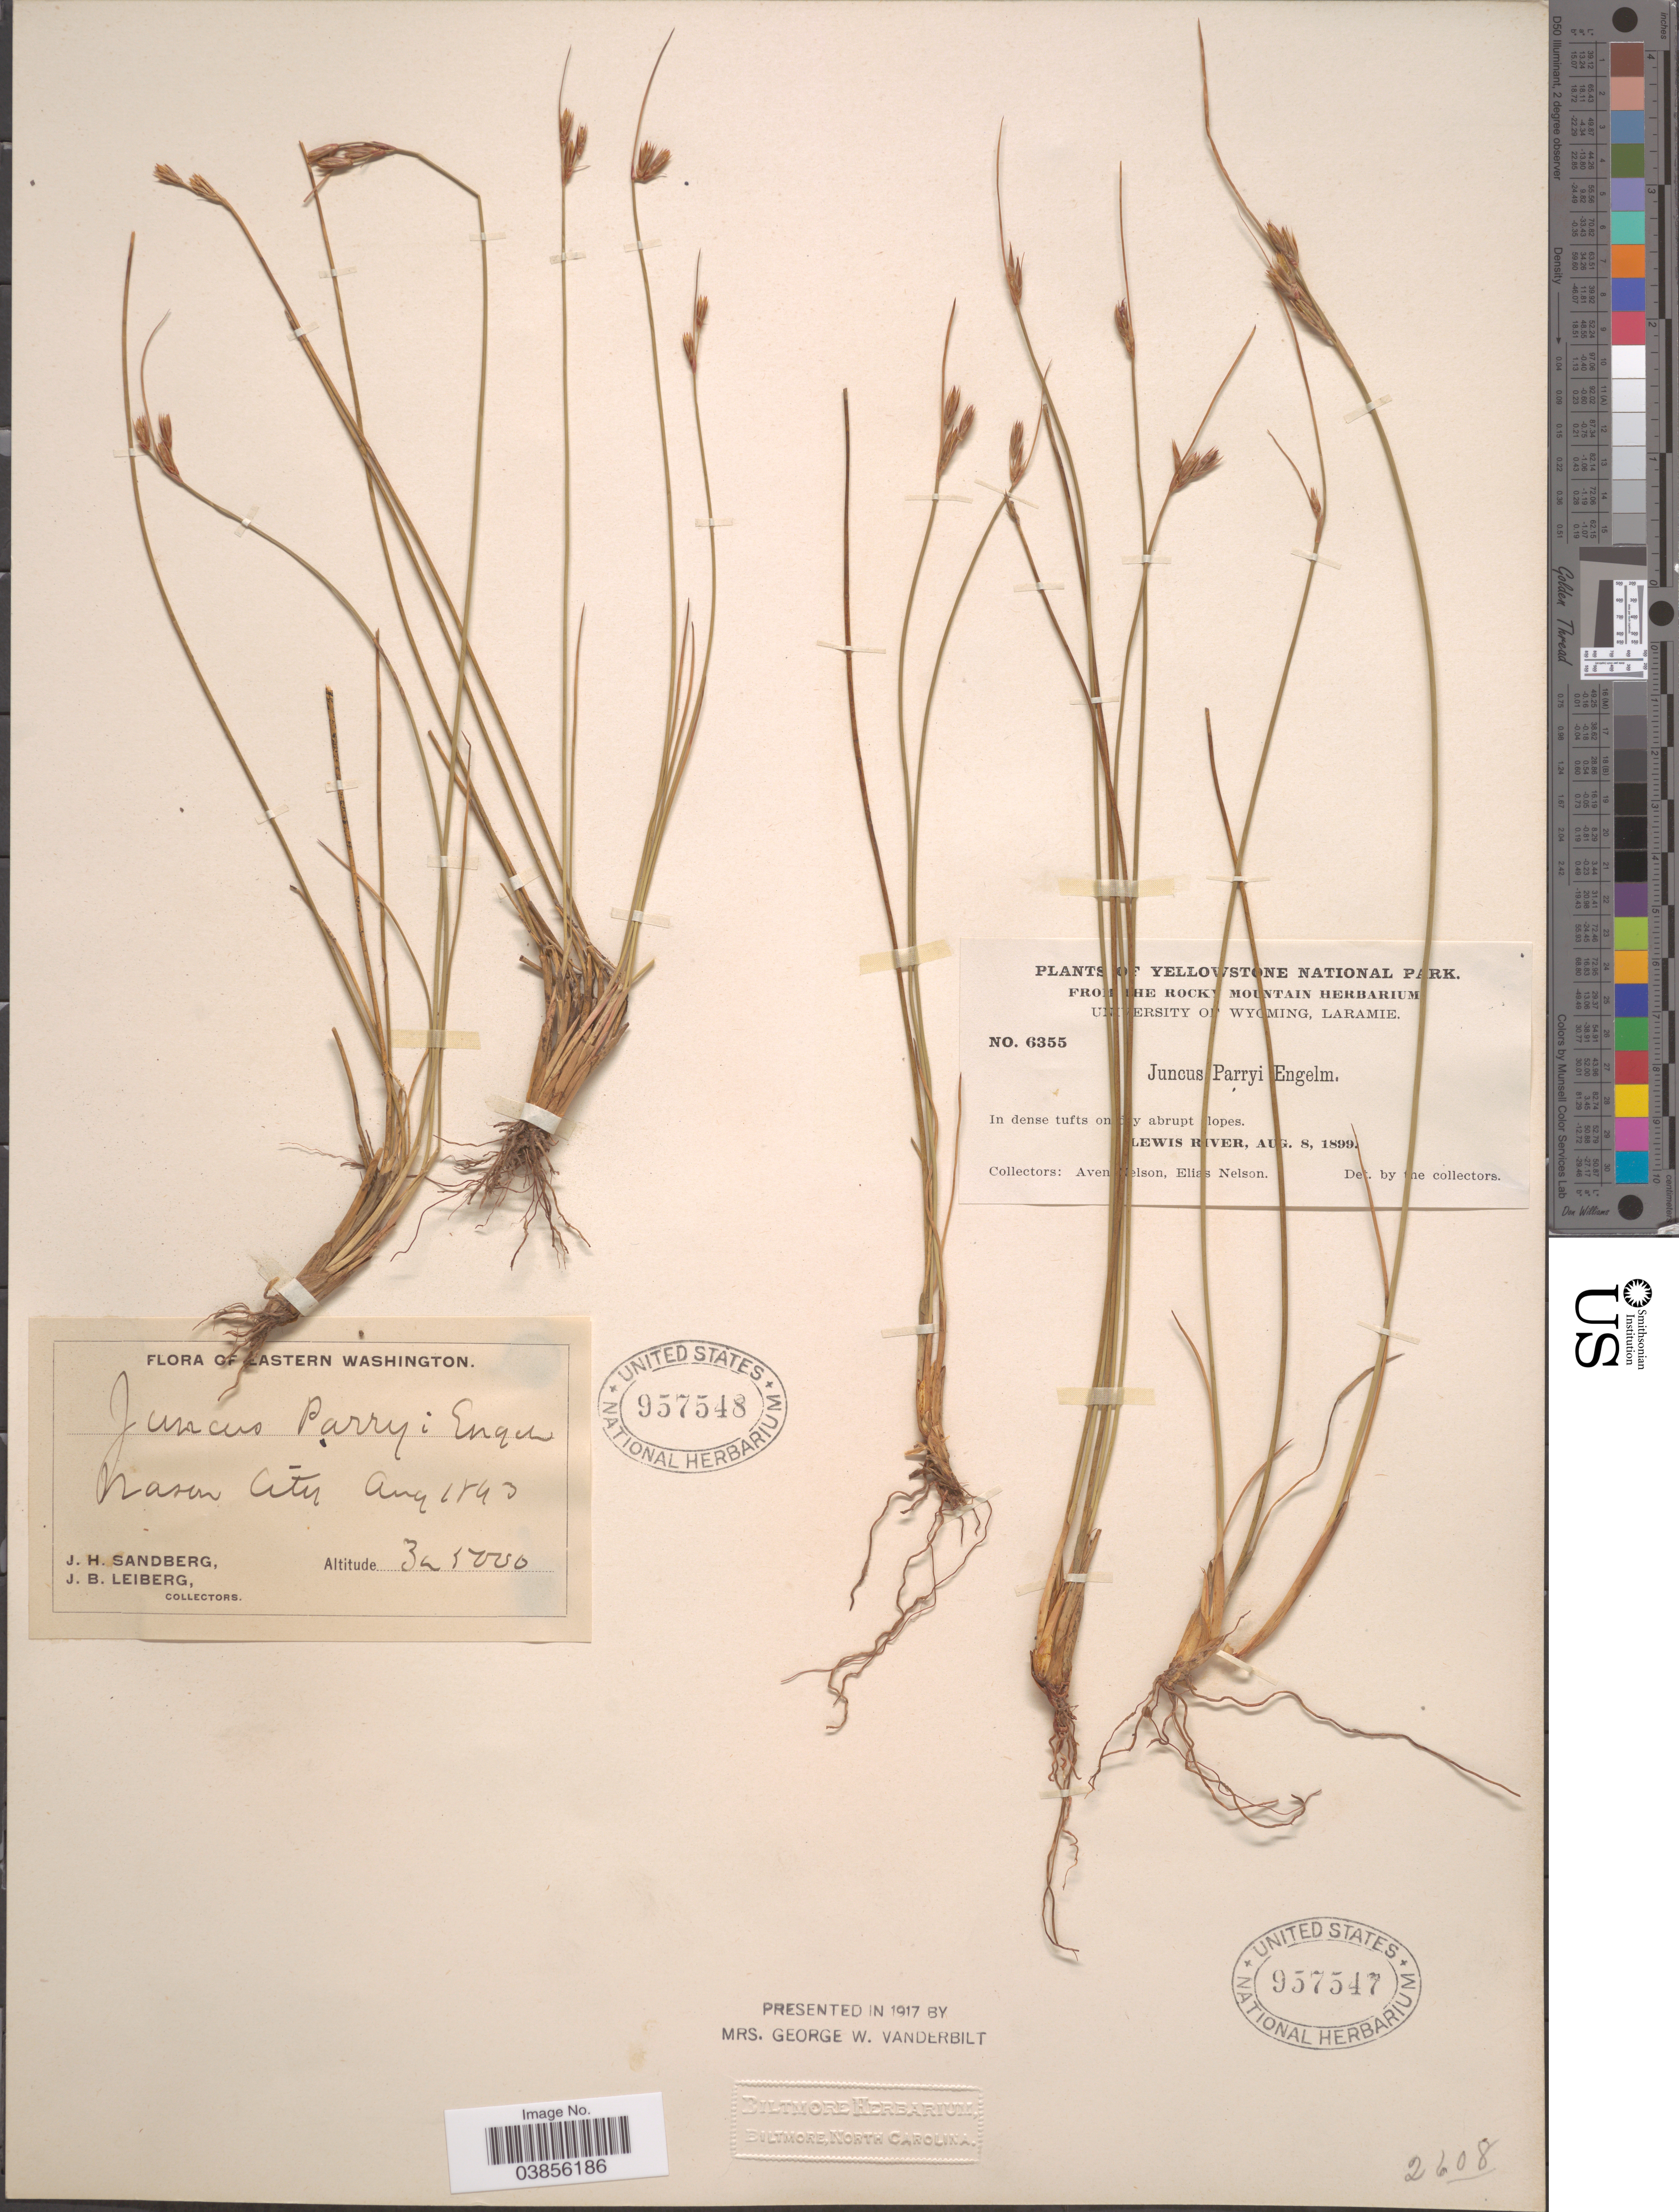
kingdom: Plantae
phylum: Tracheophyta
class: Liliopsida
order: Poales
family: Juncaceae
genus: Juncus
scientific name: Juncus parryi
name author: Engelm.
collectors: J. H. Sandberg & J. B. Leiberg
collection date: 1893-08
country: United States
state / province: Washington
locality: Eastern Washington. Nason City.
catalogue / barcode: US 957548